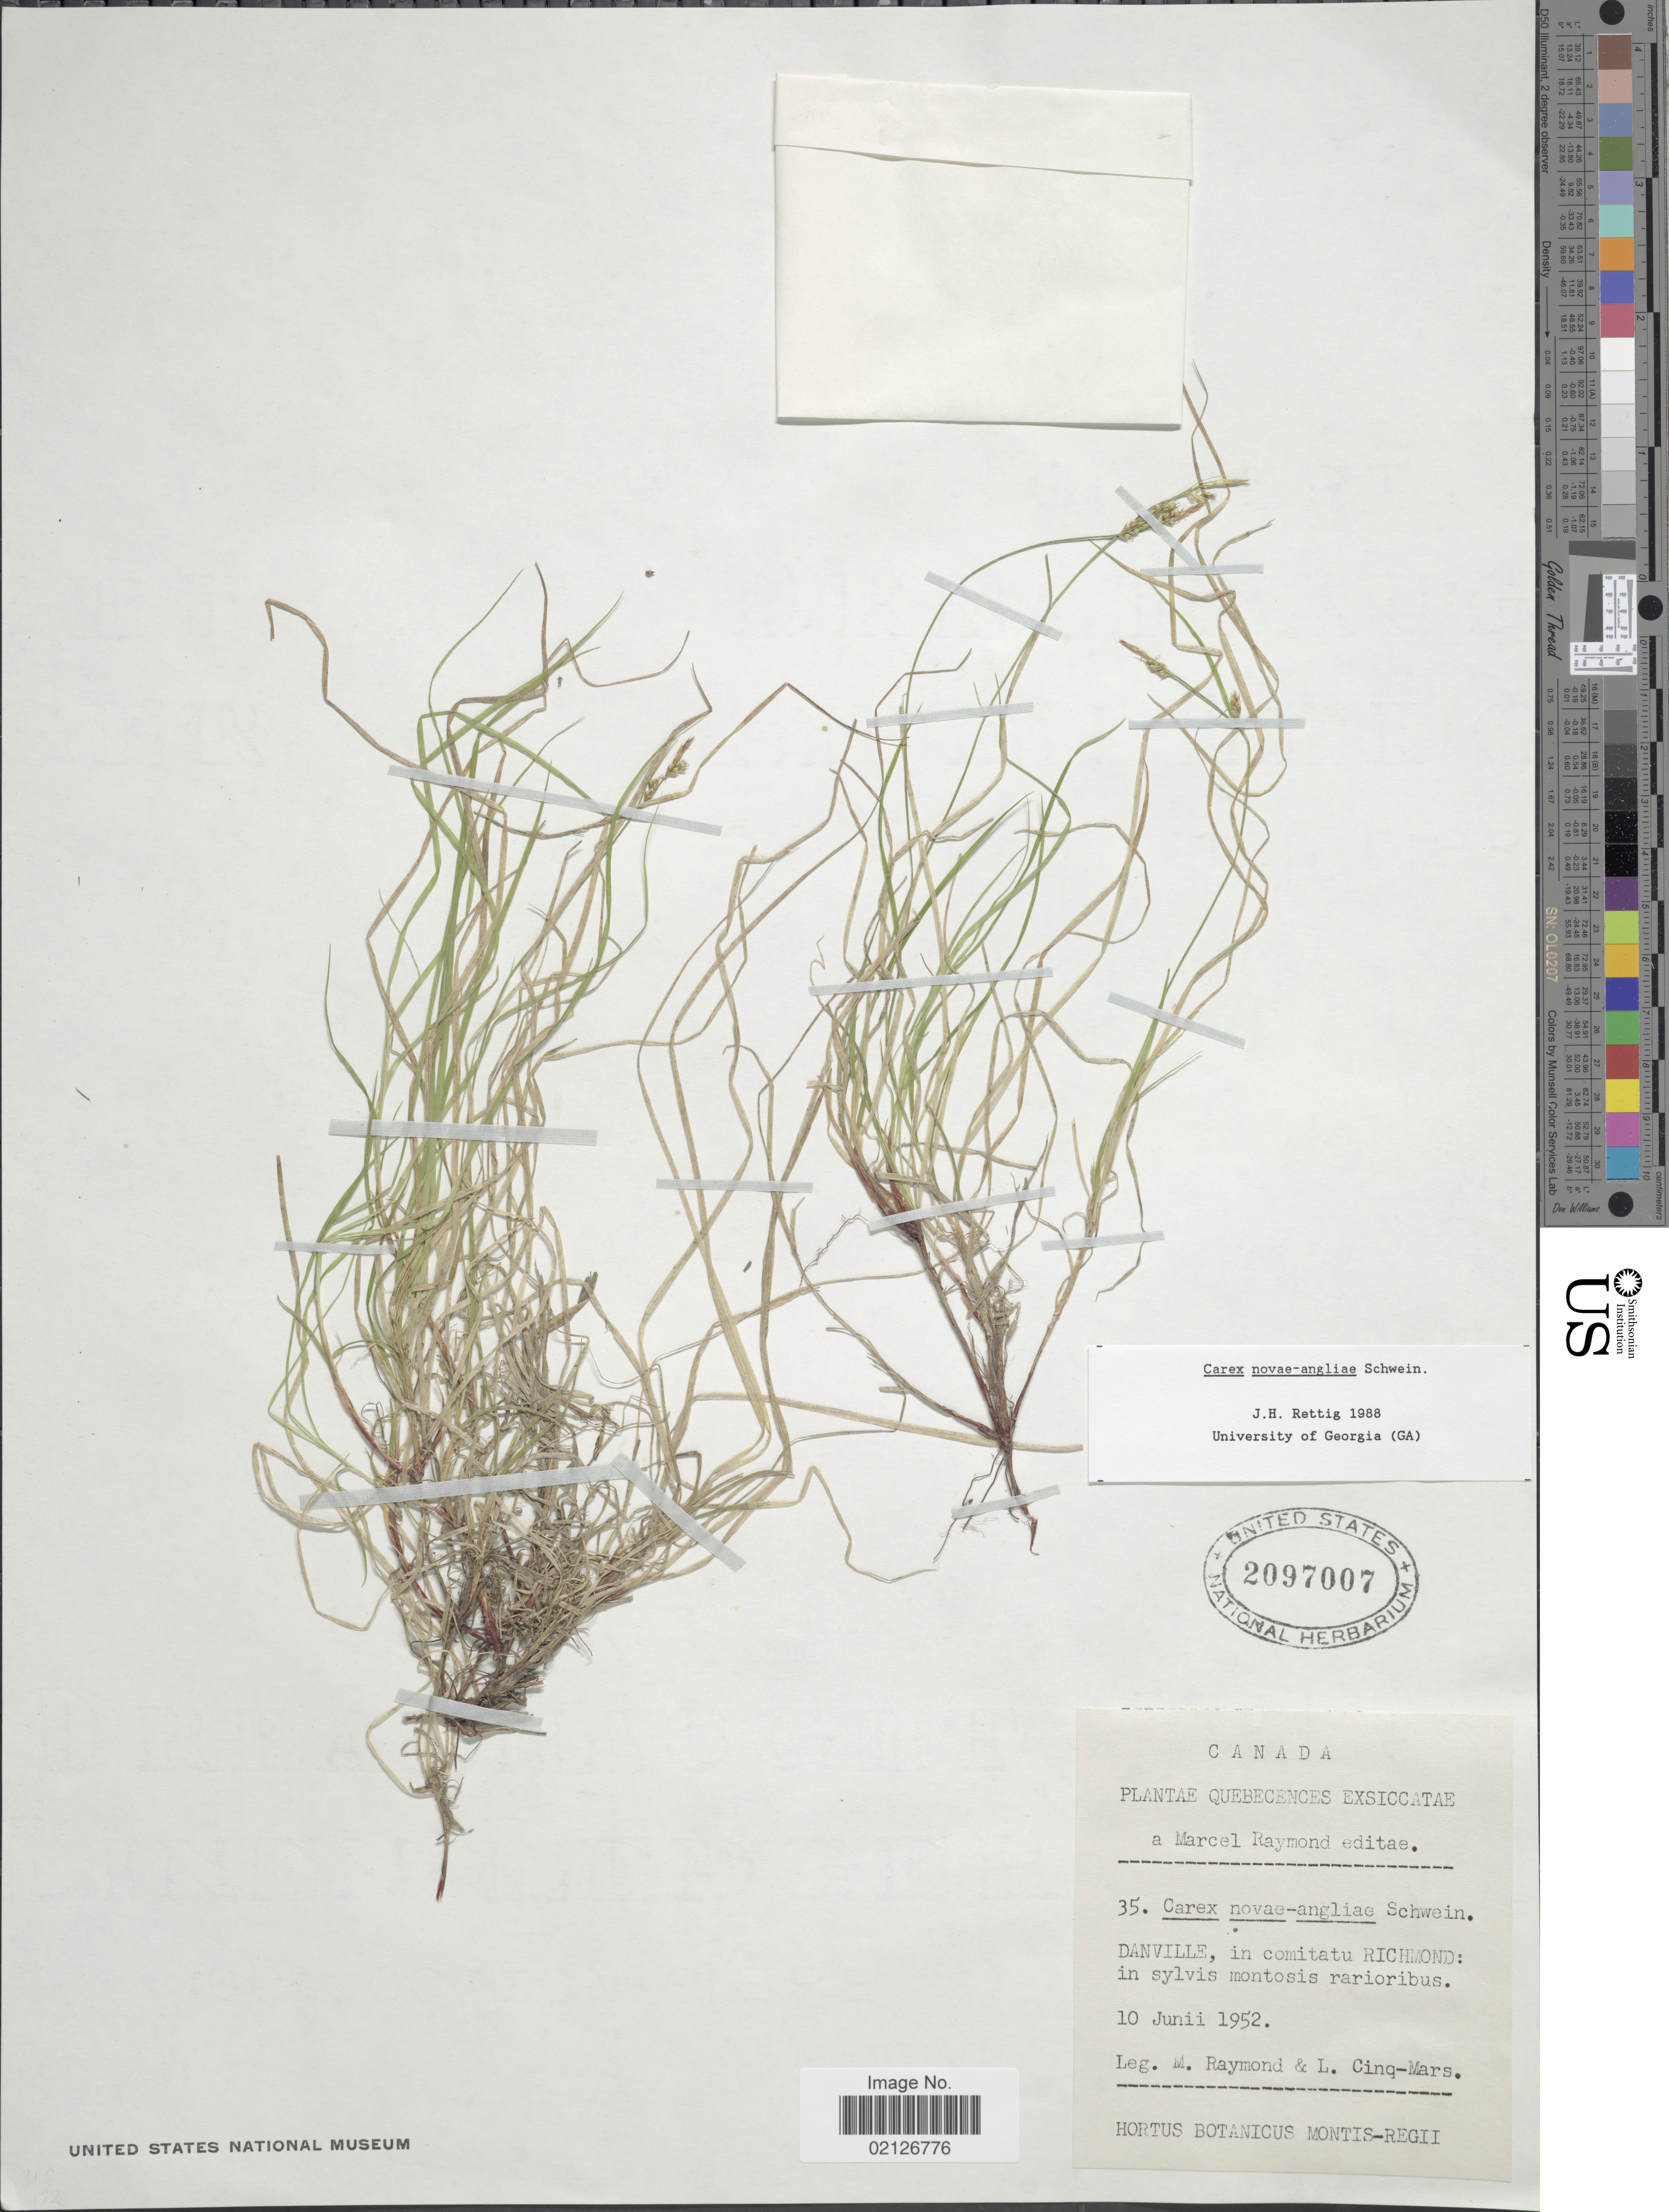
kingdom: Plantae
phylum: Tracheophyta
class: Liliopsida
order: Poales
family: Cyperaceae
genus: Carex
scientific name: Carex novae-angliae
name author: Schwein.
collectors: M. Raymond & L. Cinq-Mars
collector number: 35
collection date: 1952-06-10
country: Canada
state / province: Quebec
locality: Danville, in cmoitatu Richmond: in sylvis montosis rarioribus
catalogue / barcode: US 2097007